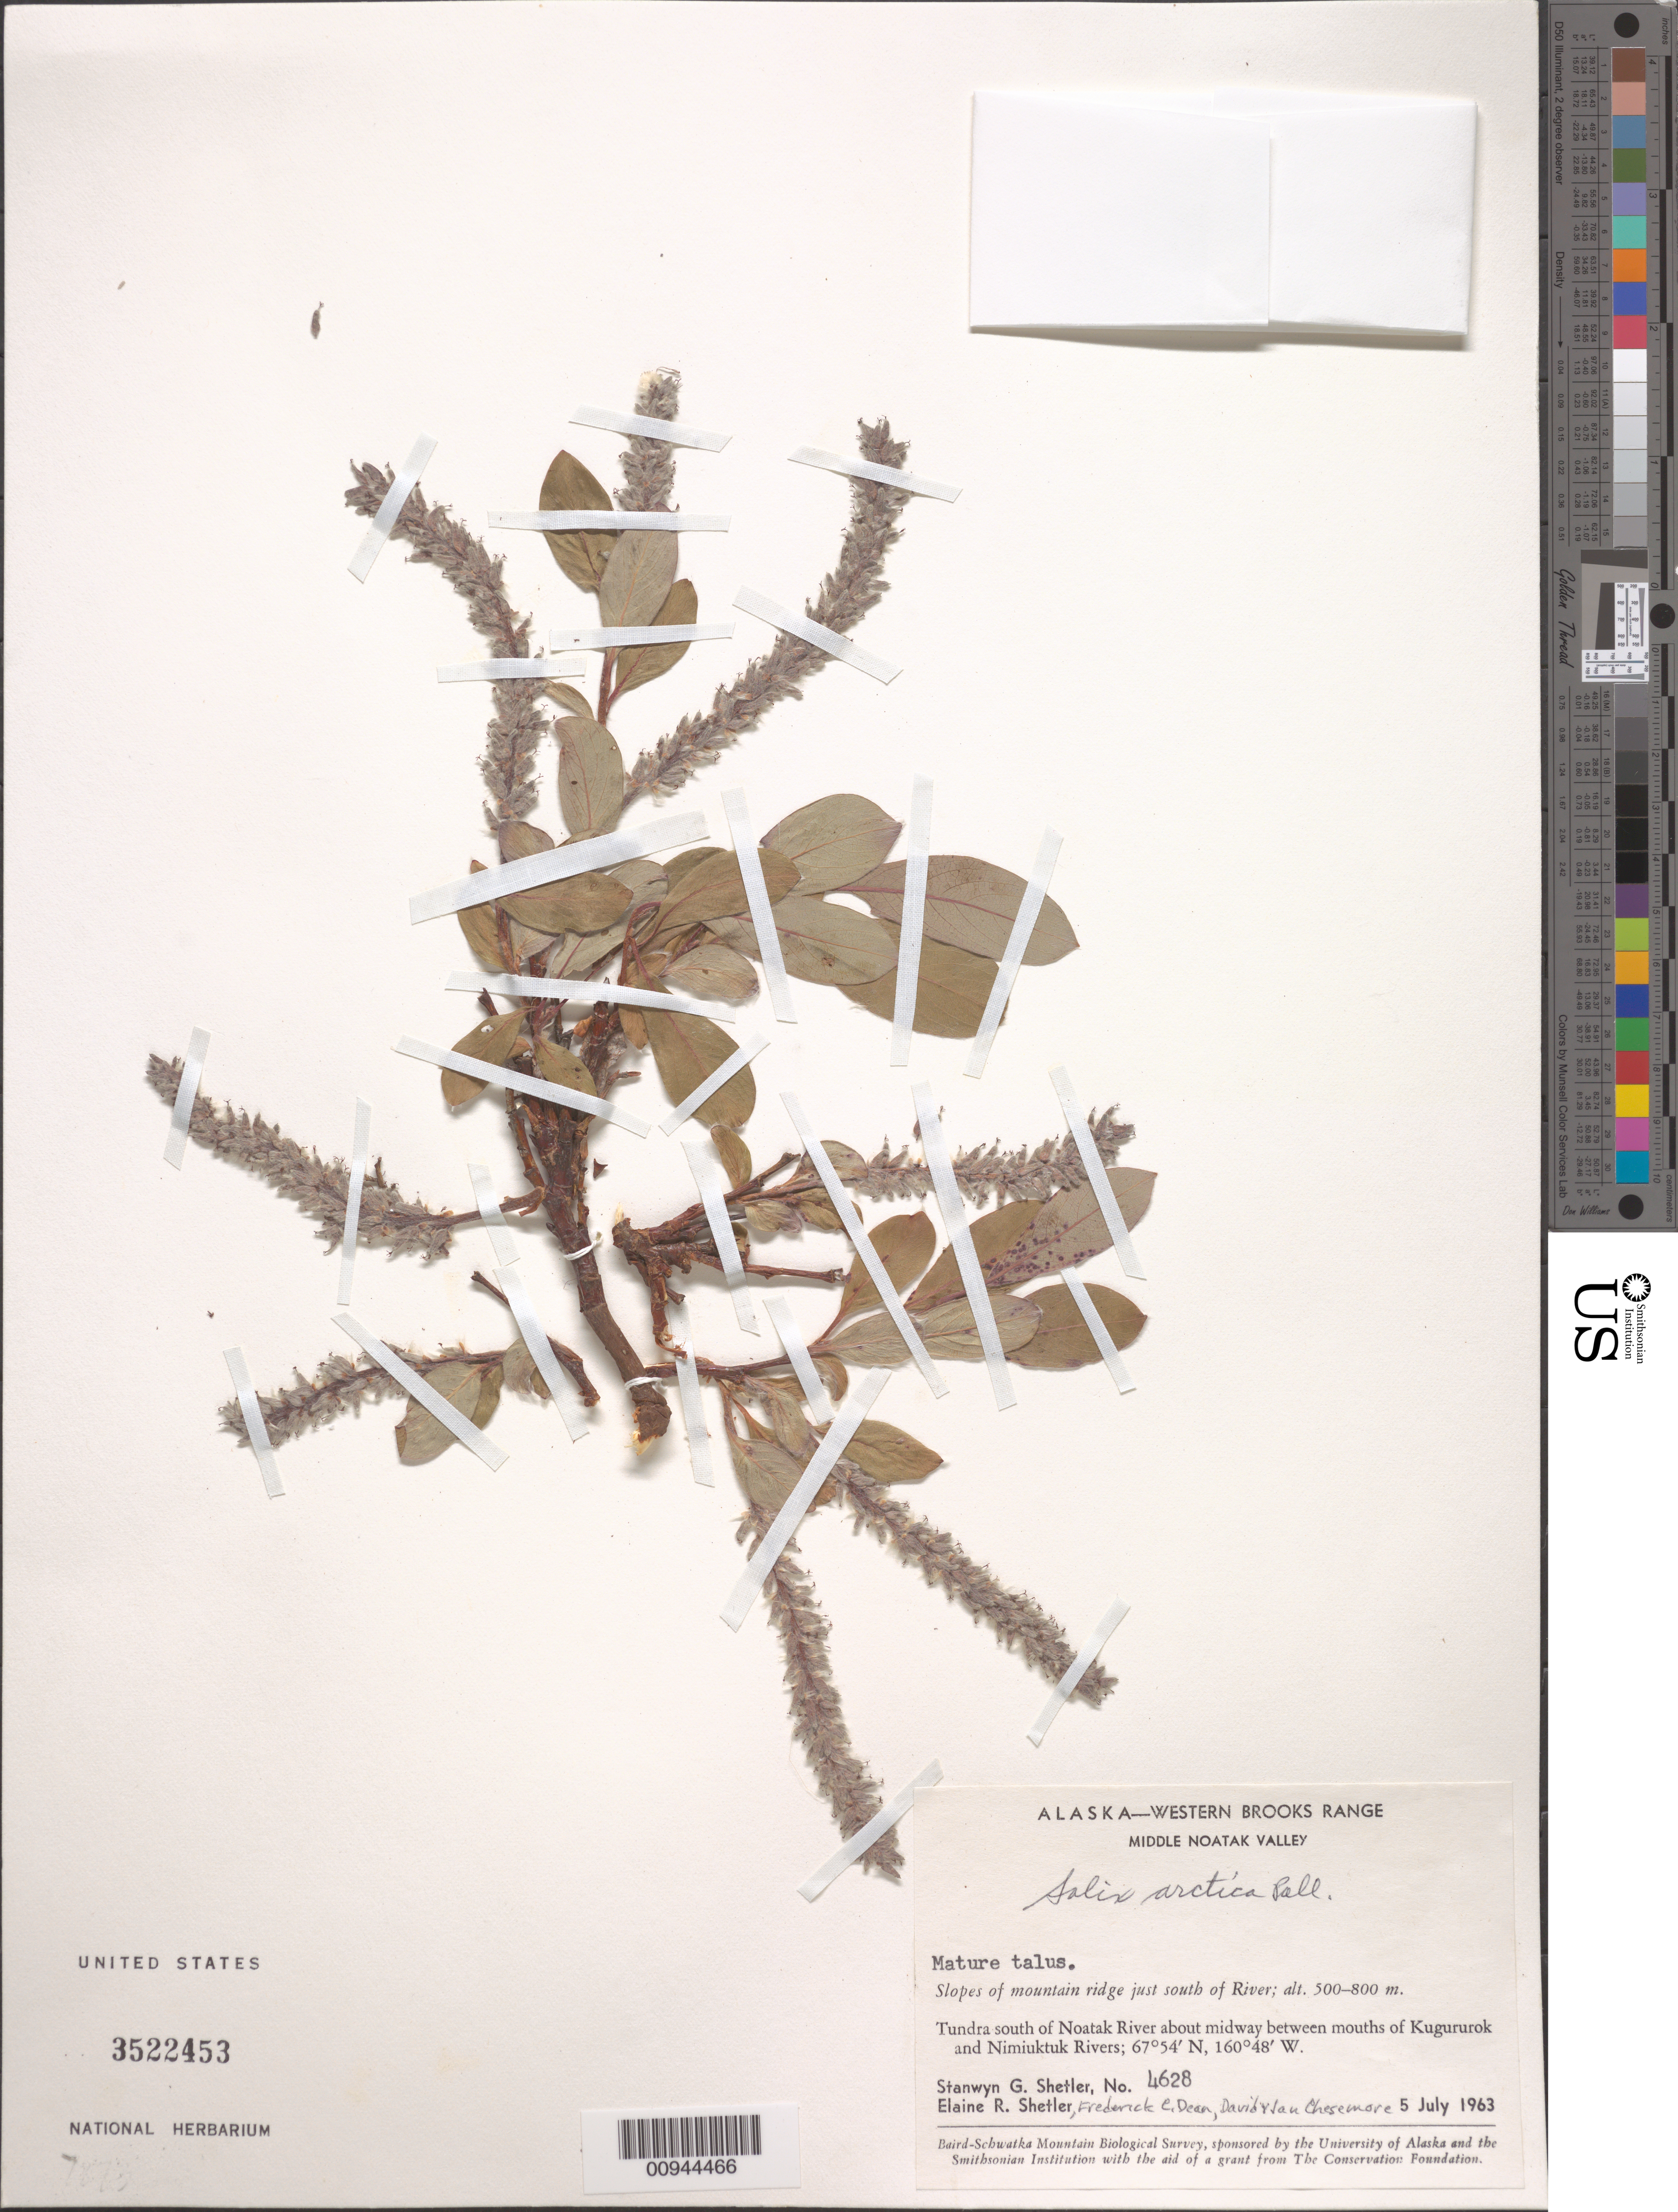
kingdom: Plantae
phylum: Tracheophyta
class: Magnoliopsida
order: Malpighiales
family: Salicaceae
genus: Salix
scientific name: Salix arctica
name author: Pall.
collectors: S. Shetler, E. R. Shetler, F. C. Dean, D. Chesemore & J. Chesemore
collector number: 4628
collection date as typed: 05 Jul 1963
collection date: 1963-07-05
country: United States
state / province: Alaska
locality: S of Noatak River about midway between mouths of Kugururok and Nimiuktuk Rivers. Western Brooks Range, Middle Noatak Valley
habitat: Tundra. Slopes of mountain ridge just south of River. Mature talus.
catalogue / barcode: US 3522453